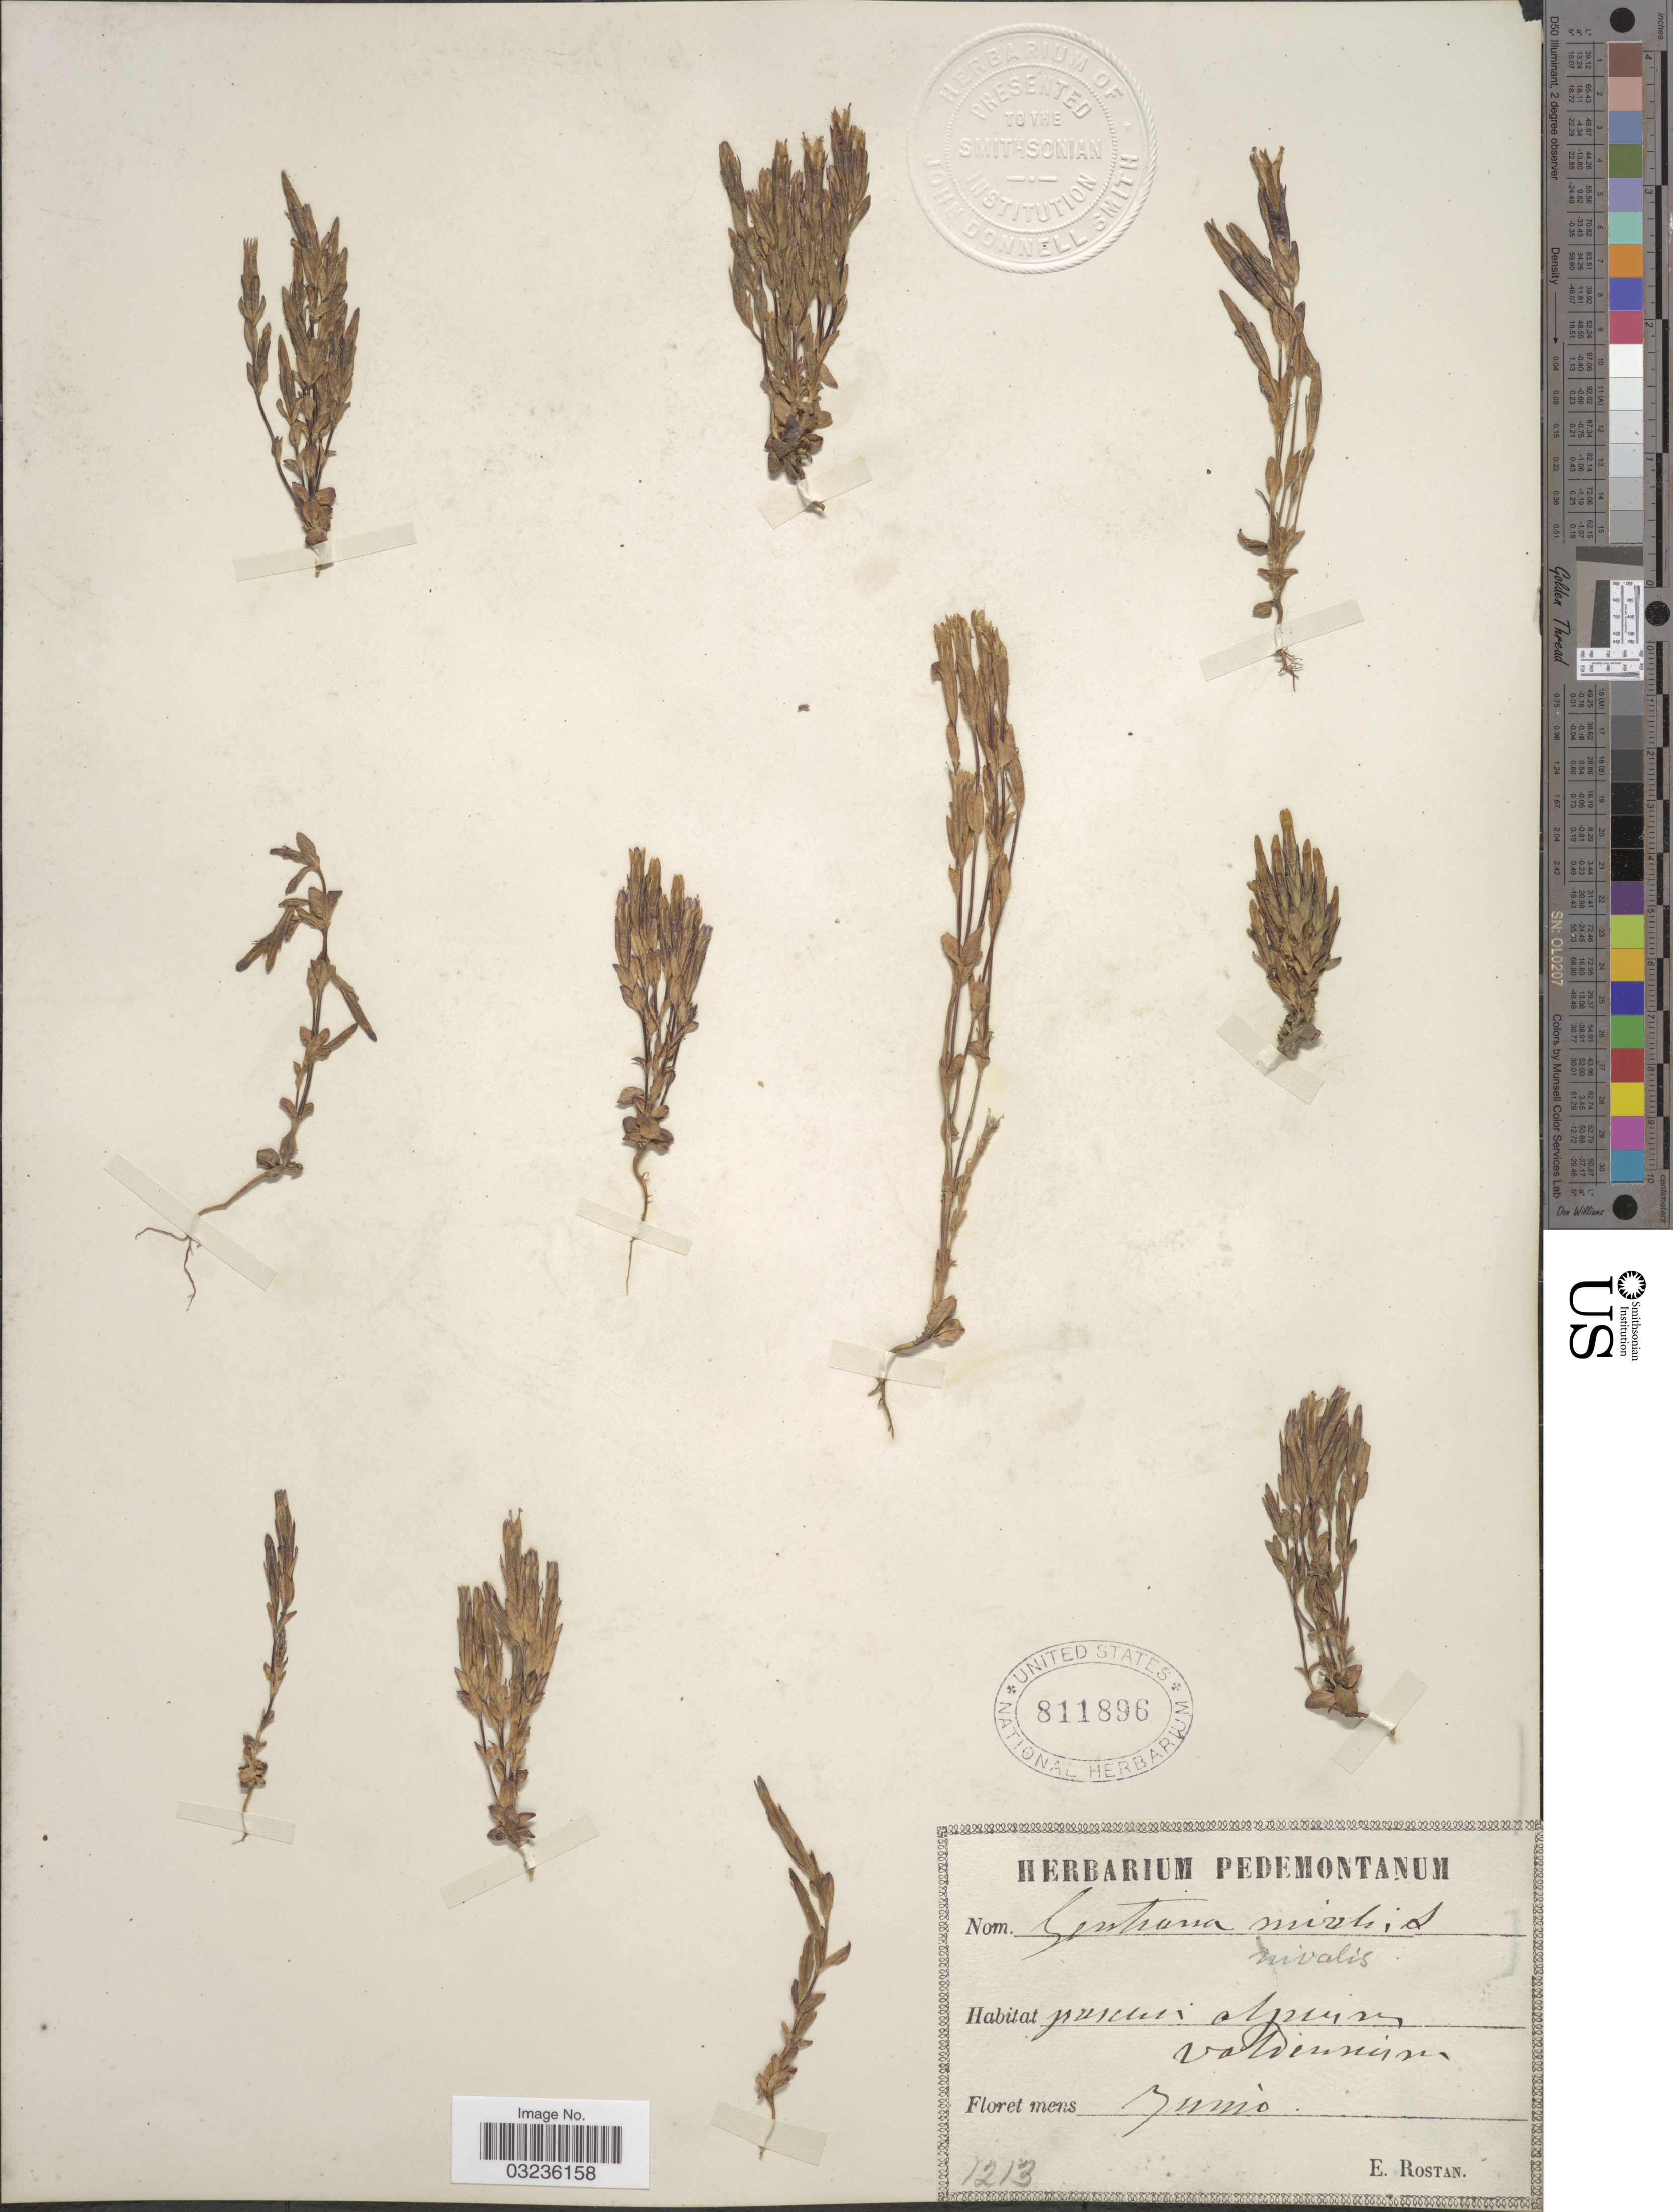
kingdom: Plantae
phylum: Tracheophyta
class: Magnoliopsida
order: Gentianales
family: Gentianaceae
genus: Gentiana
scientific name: Gentiana nivalis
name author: L.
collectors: E. Rostan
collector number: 1213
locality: Puscuis alpium, Valvenium [interpreted].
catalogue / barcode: US 811896